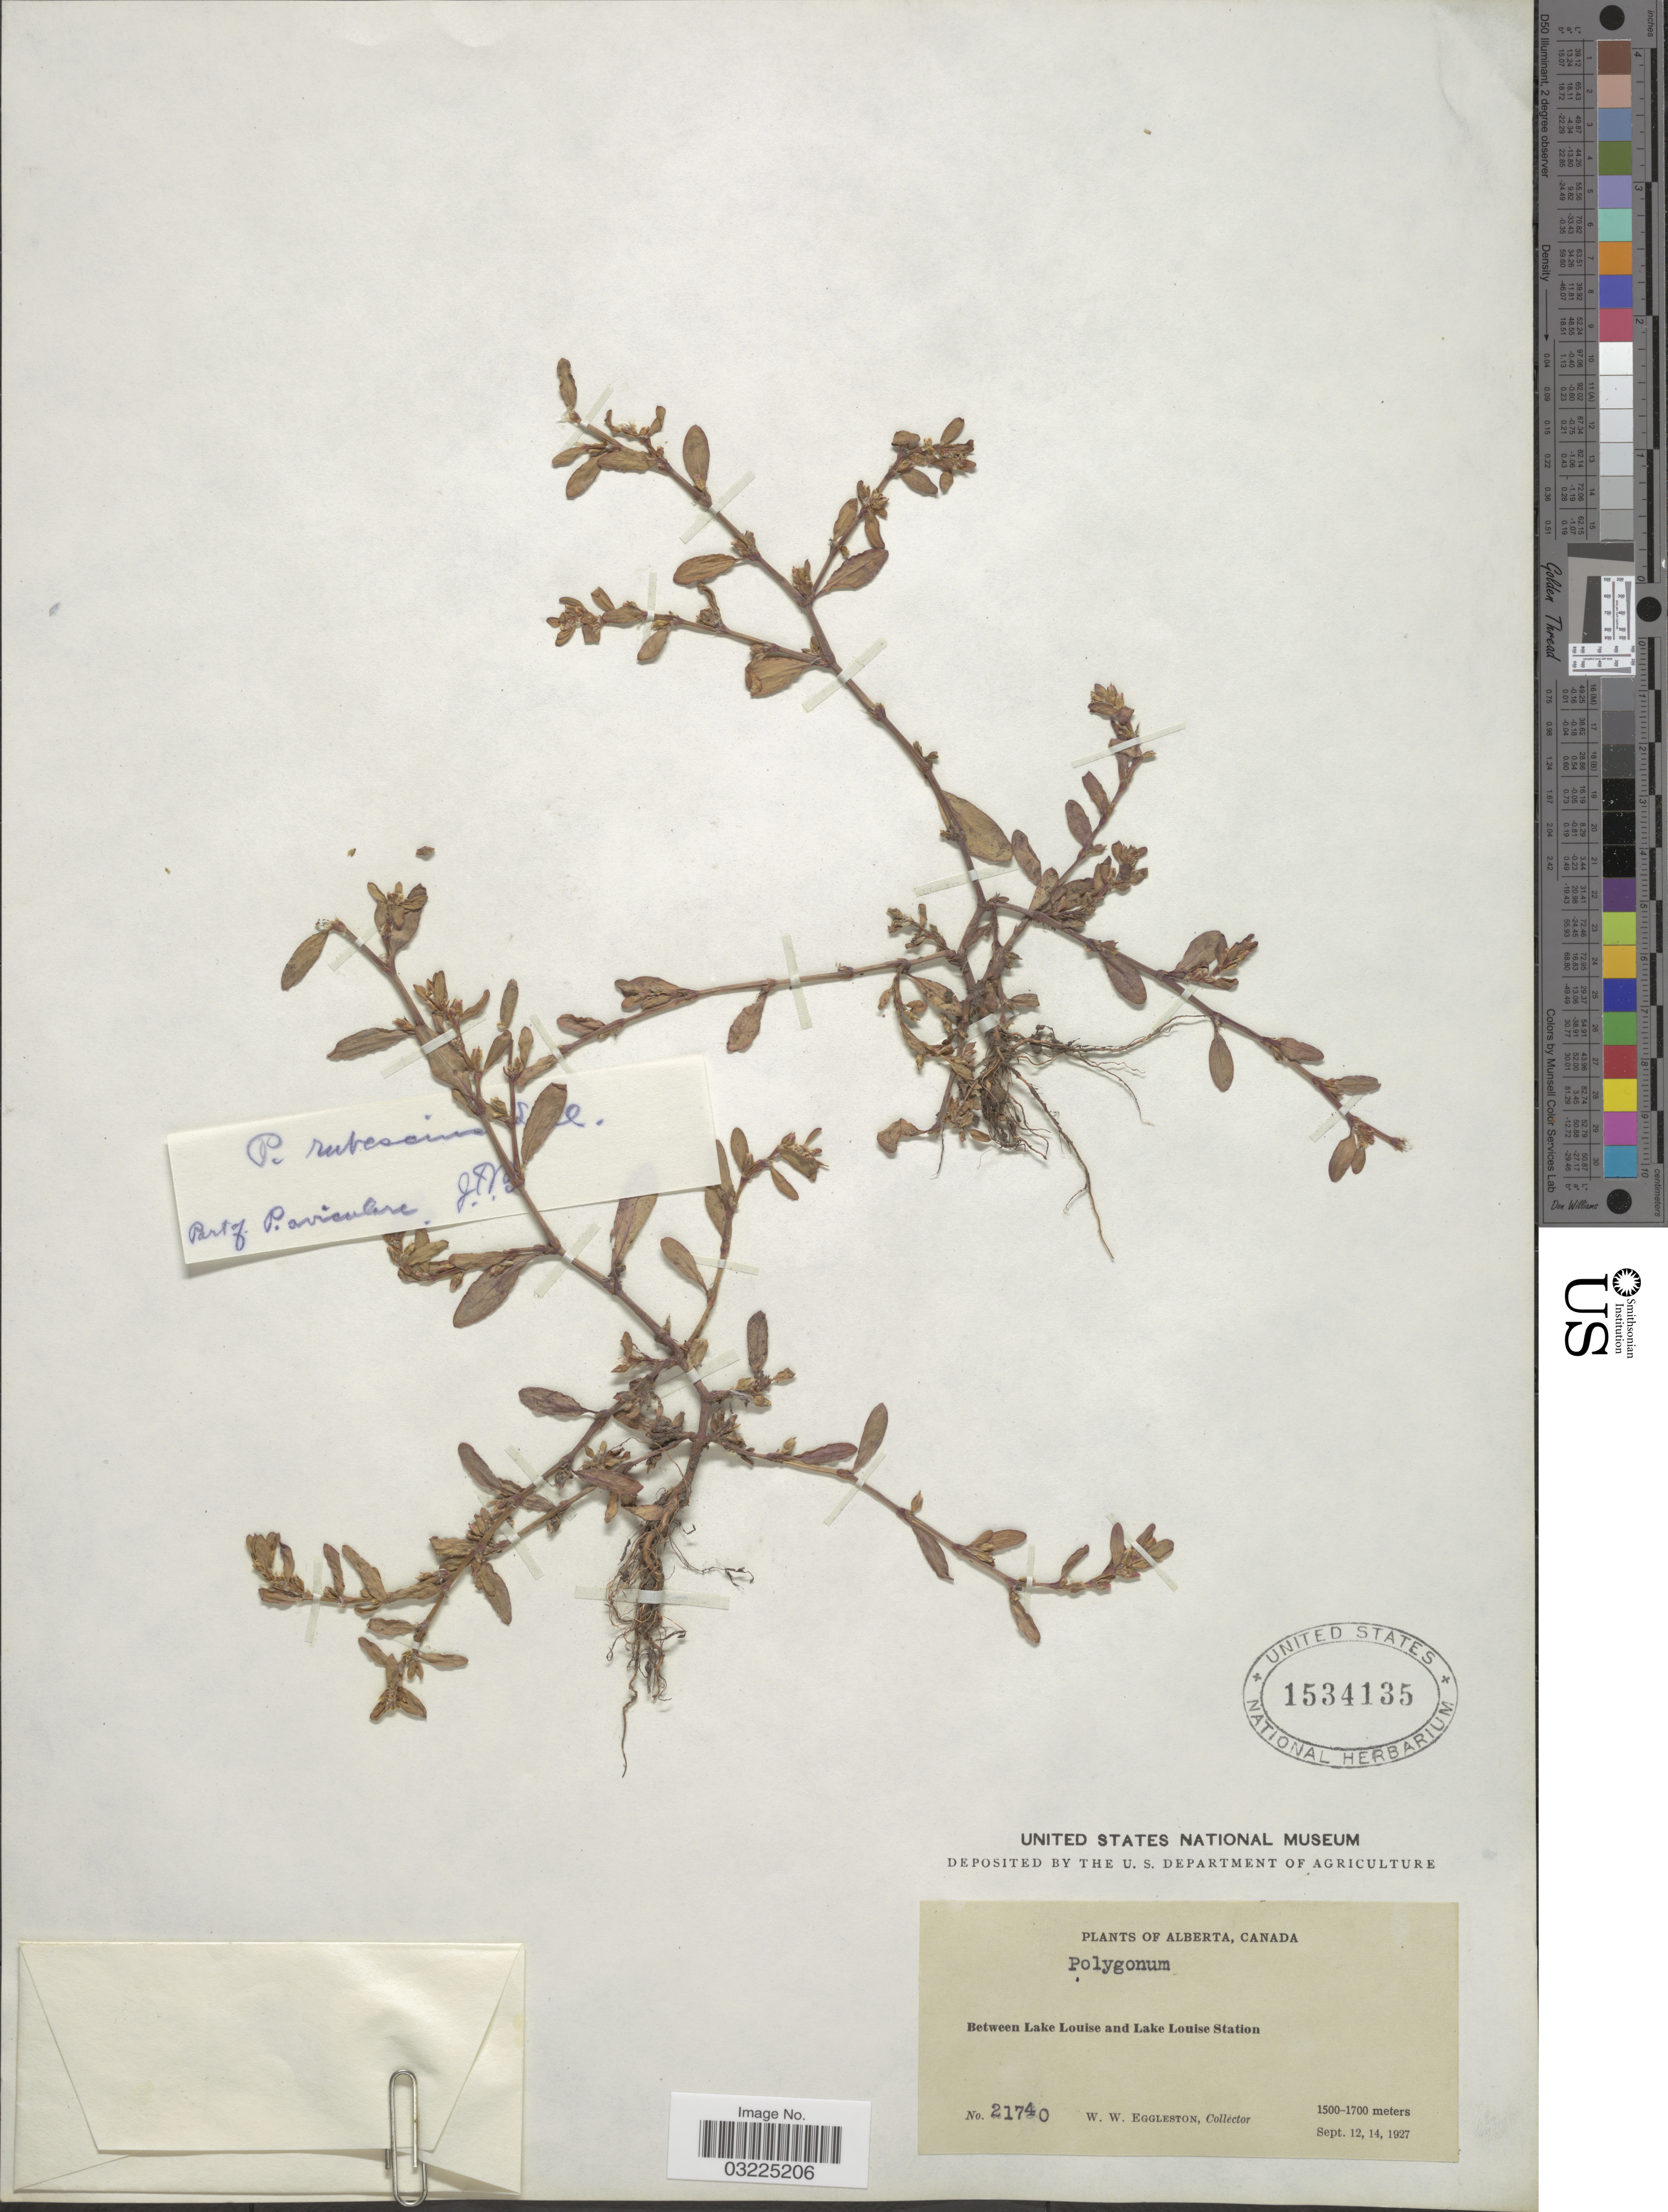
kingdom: Plantae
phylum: Tracheophyta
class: Magnoliopsida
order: Caryophyllales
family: Polygonaceae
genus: Polygonum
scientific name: Polygonum rubescens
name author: Small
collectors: W. W. Eggleston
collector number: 21740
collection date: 1927-09-12/1927-09-14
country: Canada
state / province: Alberta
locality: Between Lake Louise and Lake Louise Station.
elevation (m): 1500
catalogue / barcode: US 1534135